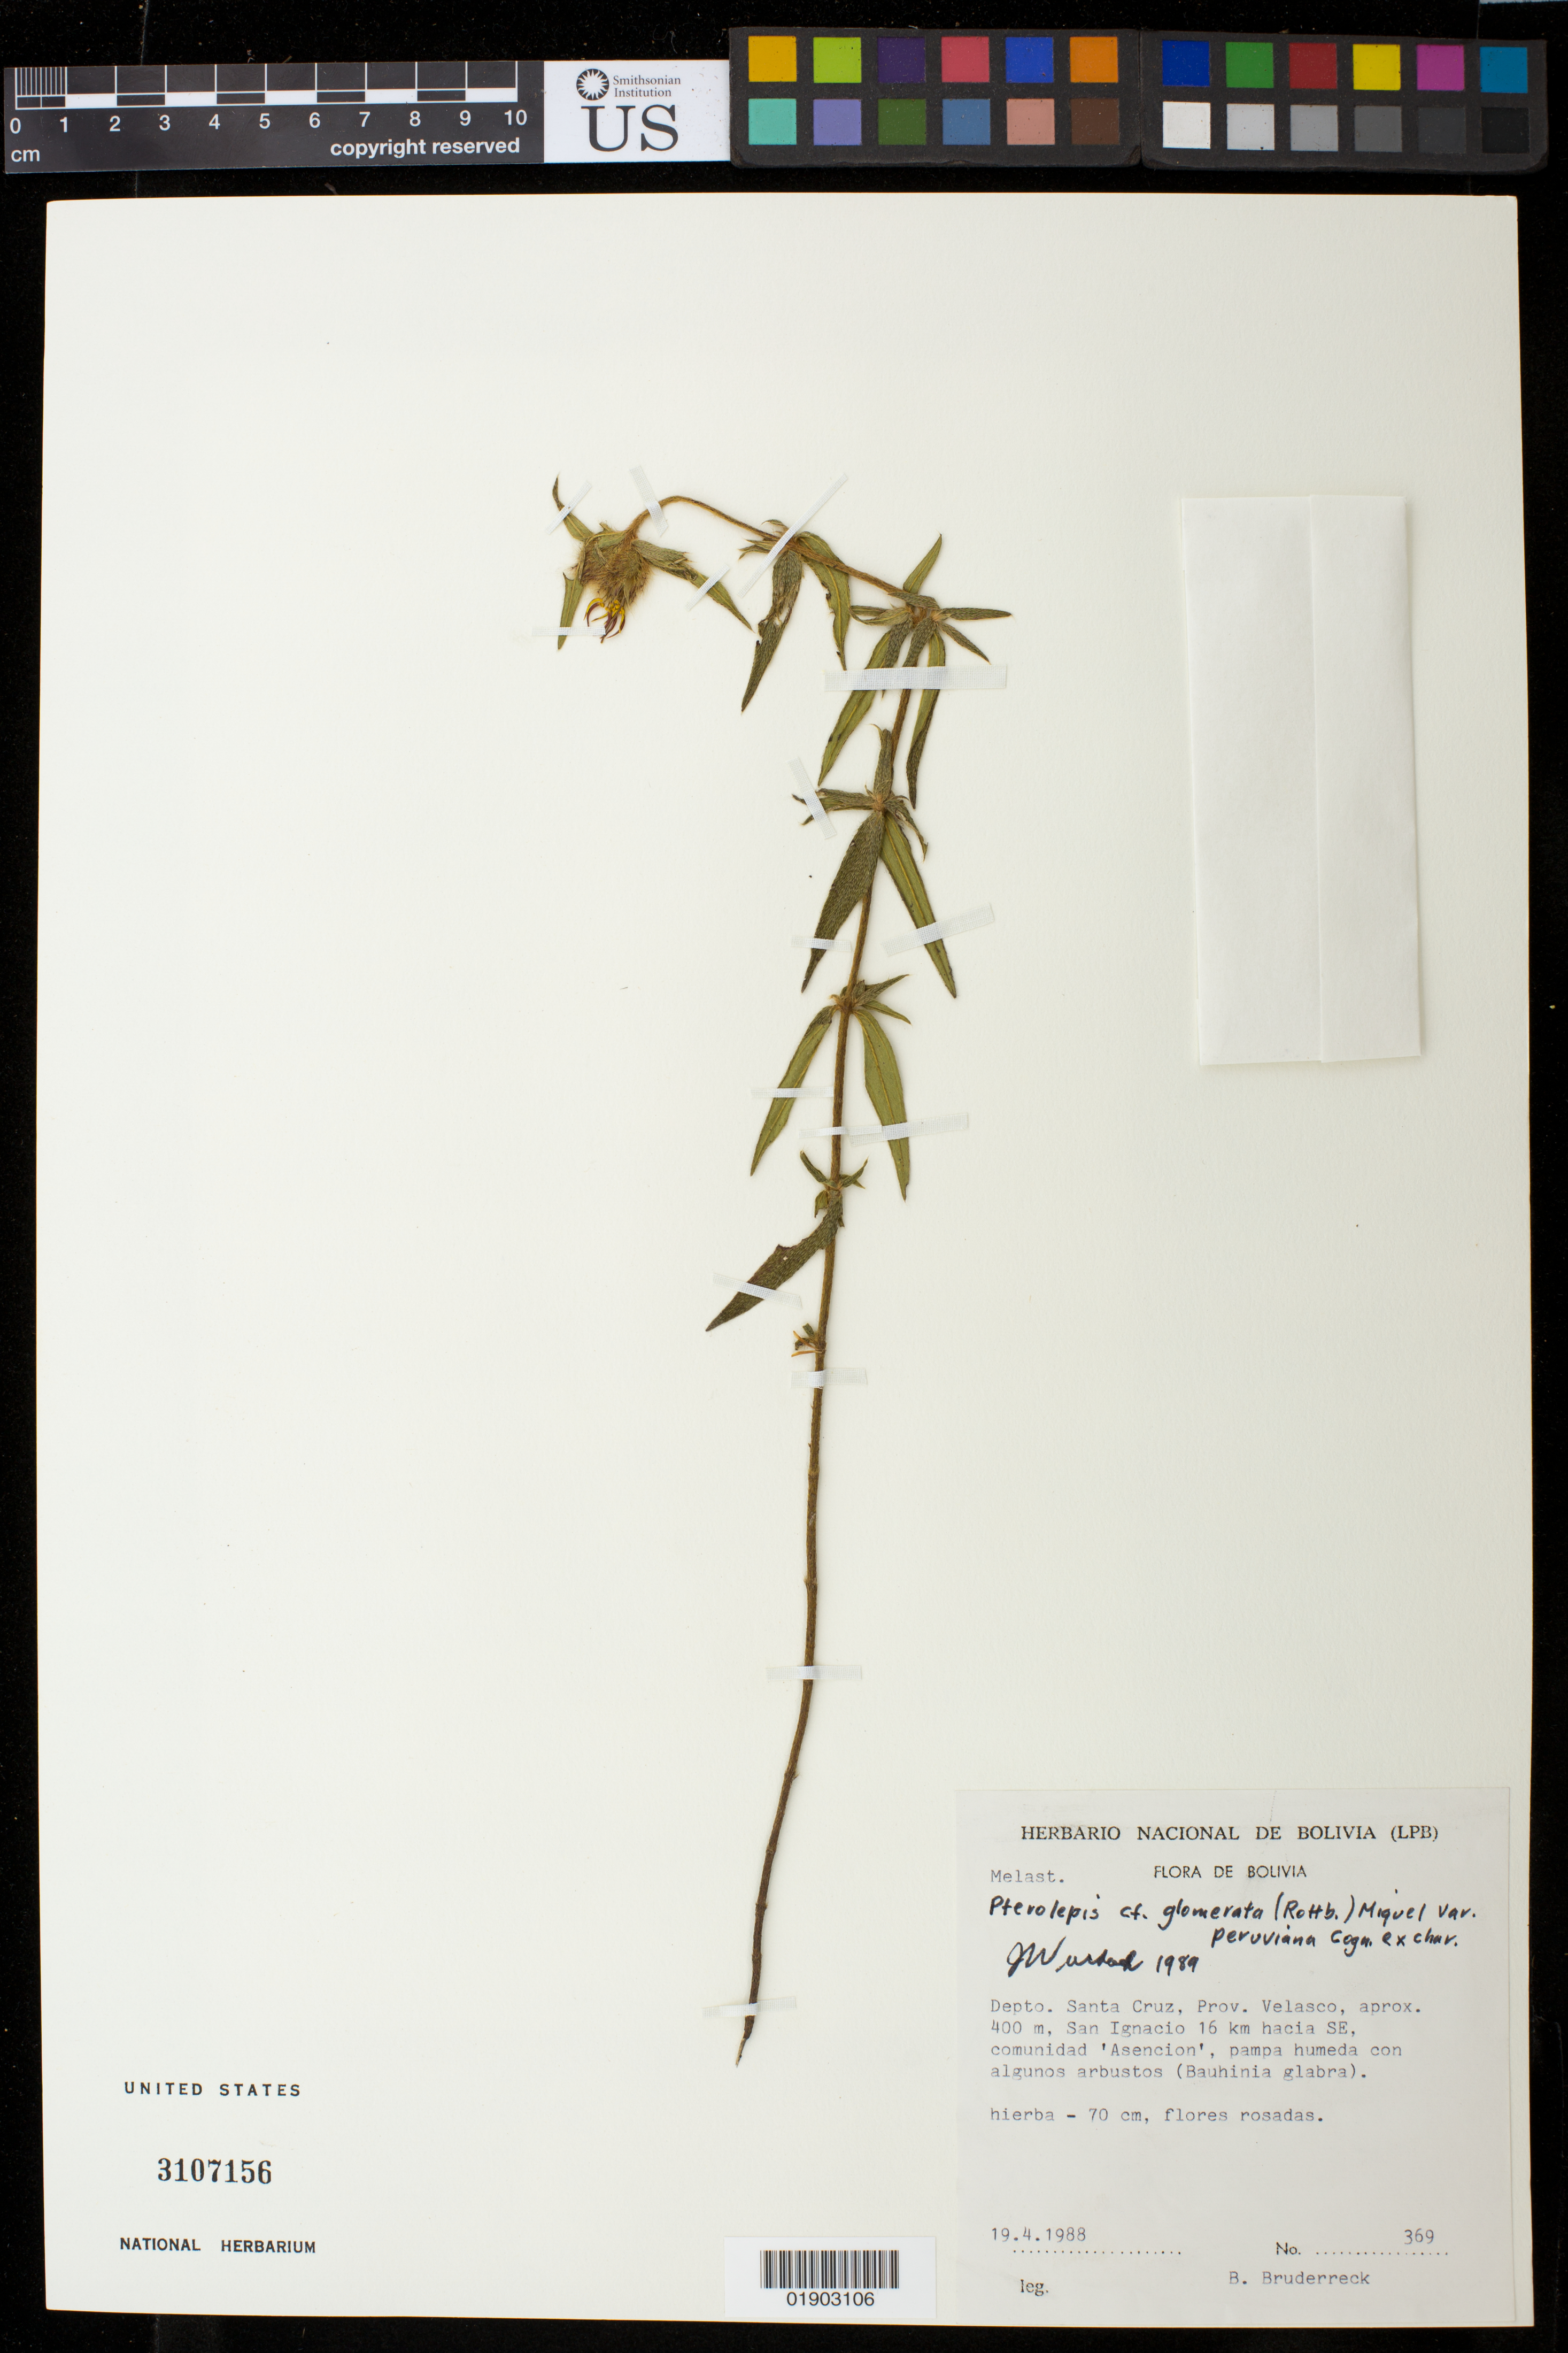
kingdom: Plantae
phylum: Tracheophyta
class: Magnoliopsida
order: Myrtales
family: Melastomataceae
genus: Pterolepis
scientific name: Pterolepis glomerata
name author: (Rottb.) Miq.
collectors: B. Bruderreck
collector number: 369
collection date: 1988-04-19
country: Bolivia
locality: Depto. Santa Cruz, Prov. Velasco, aprox. 400 m, San Ignacio 16 km hacia SE, comunidad "Asencion"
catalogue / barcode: US 3107156